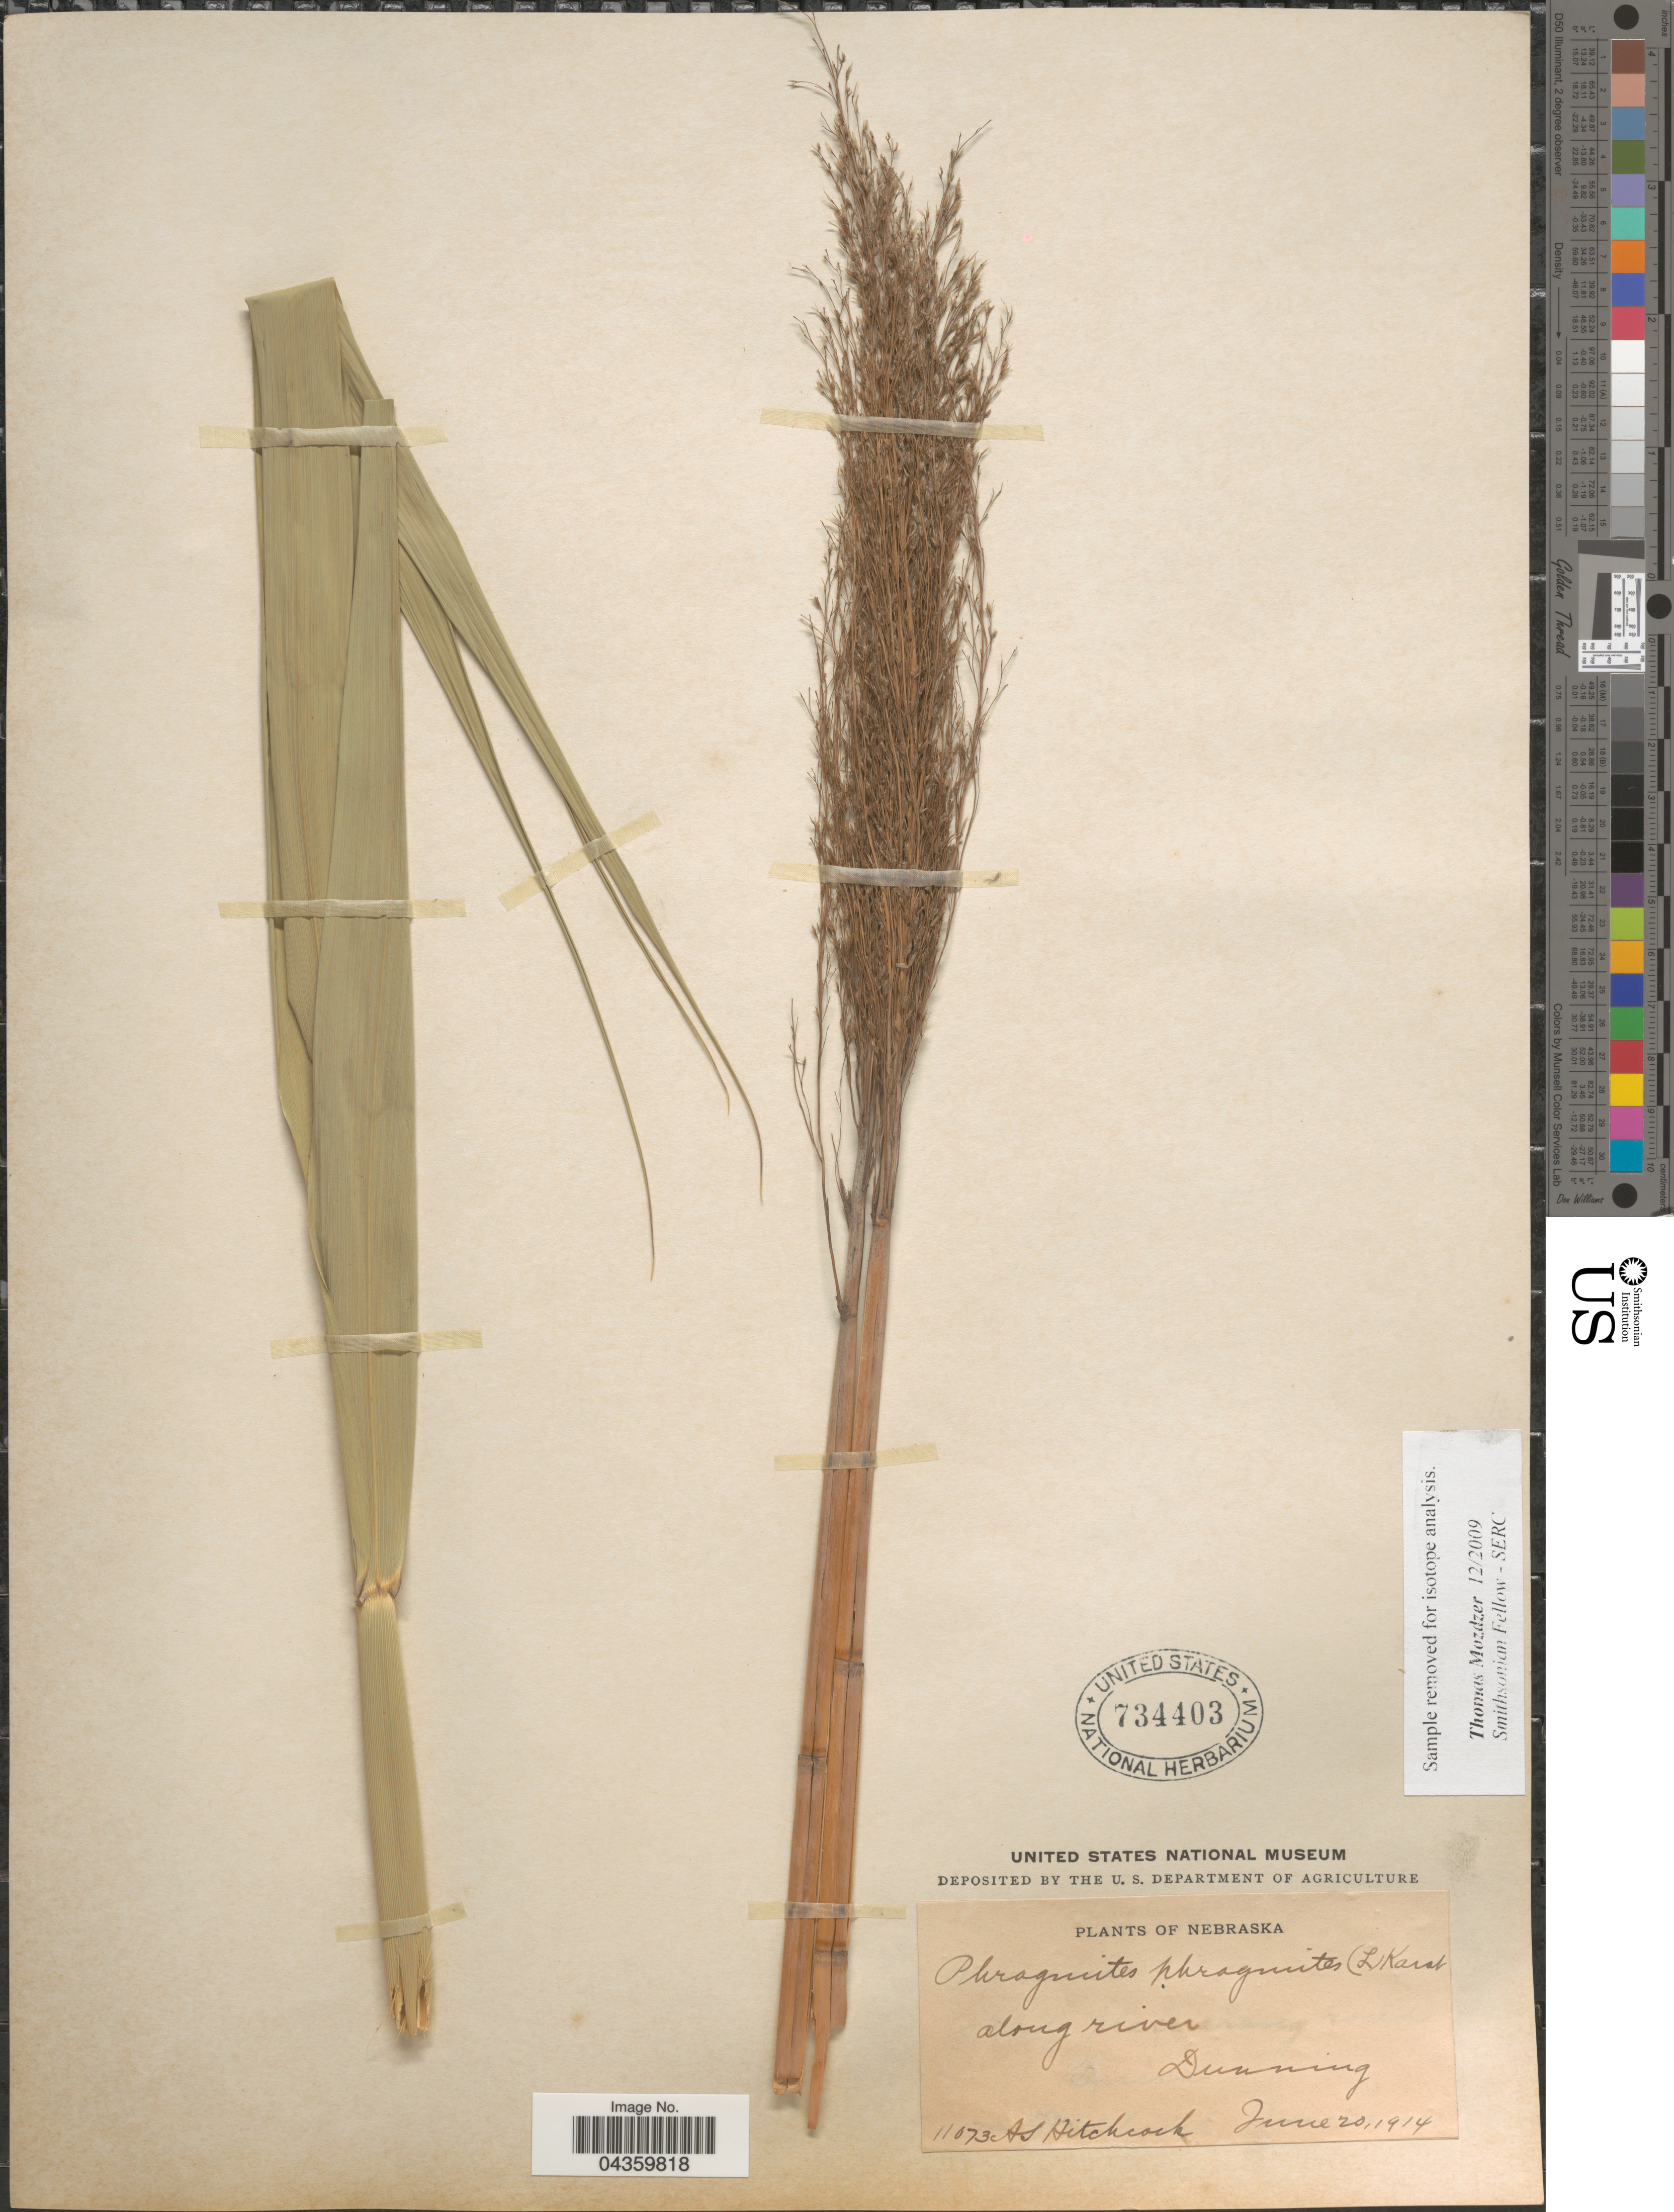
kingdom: Plantae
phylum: Tracheophyta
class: Liliopsida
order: Poales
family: Poaceae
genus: Phragmites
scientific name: Phragmites australis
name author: (Cav.) Trin. ex Steud.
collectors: A. S. Hitchcock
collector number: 11073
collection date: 1914-06-20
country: United States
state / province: Nebraska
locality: Along river Dunning.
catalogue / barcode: US 734403